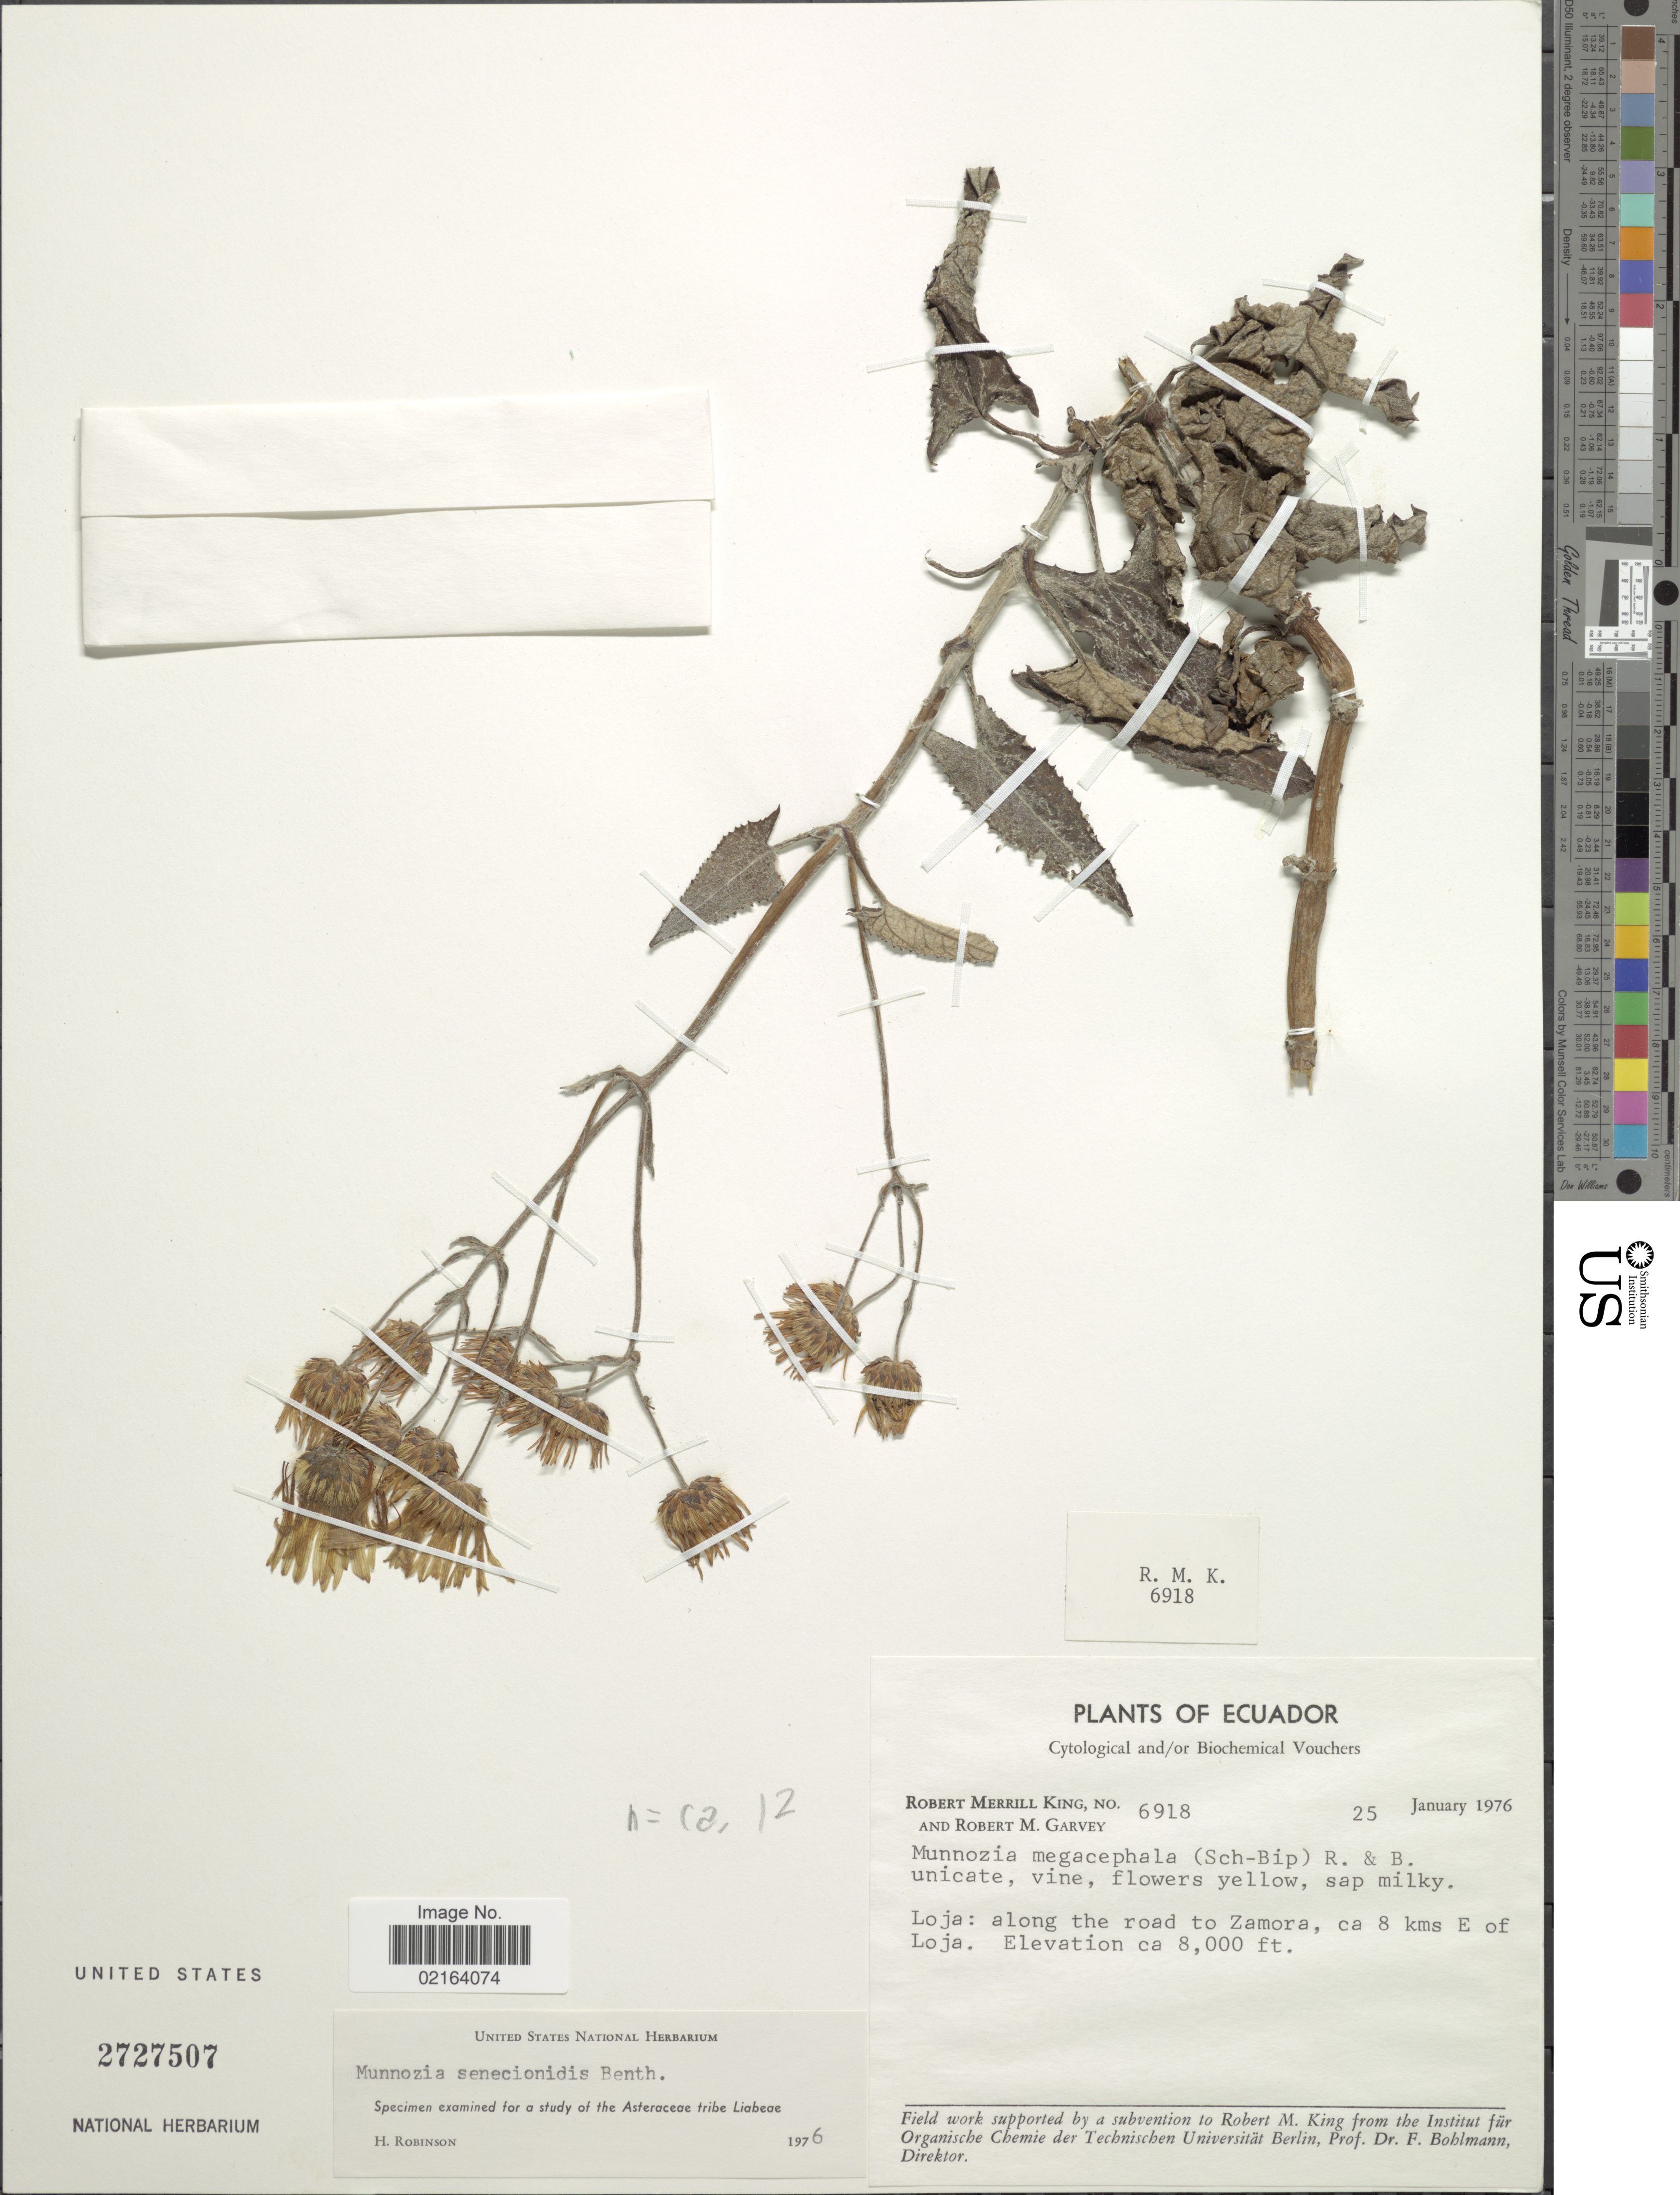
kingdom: Plantae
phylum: Tracheophyta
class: Magnoliopsida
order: Asterales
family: Asteraceae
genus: Munnozia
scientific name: Munnozia senecionidis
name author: Benth.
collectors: R. M. King & R. Garvey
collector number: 6918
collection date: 1976-01-25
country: Ecuador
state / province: Loja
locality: Loja: along the road to Zamora, 8 kms E of Loja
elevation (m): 2438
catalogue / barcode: US 2727507